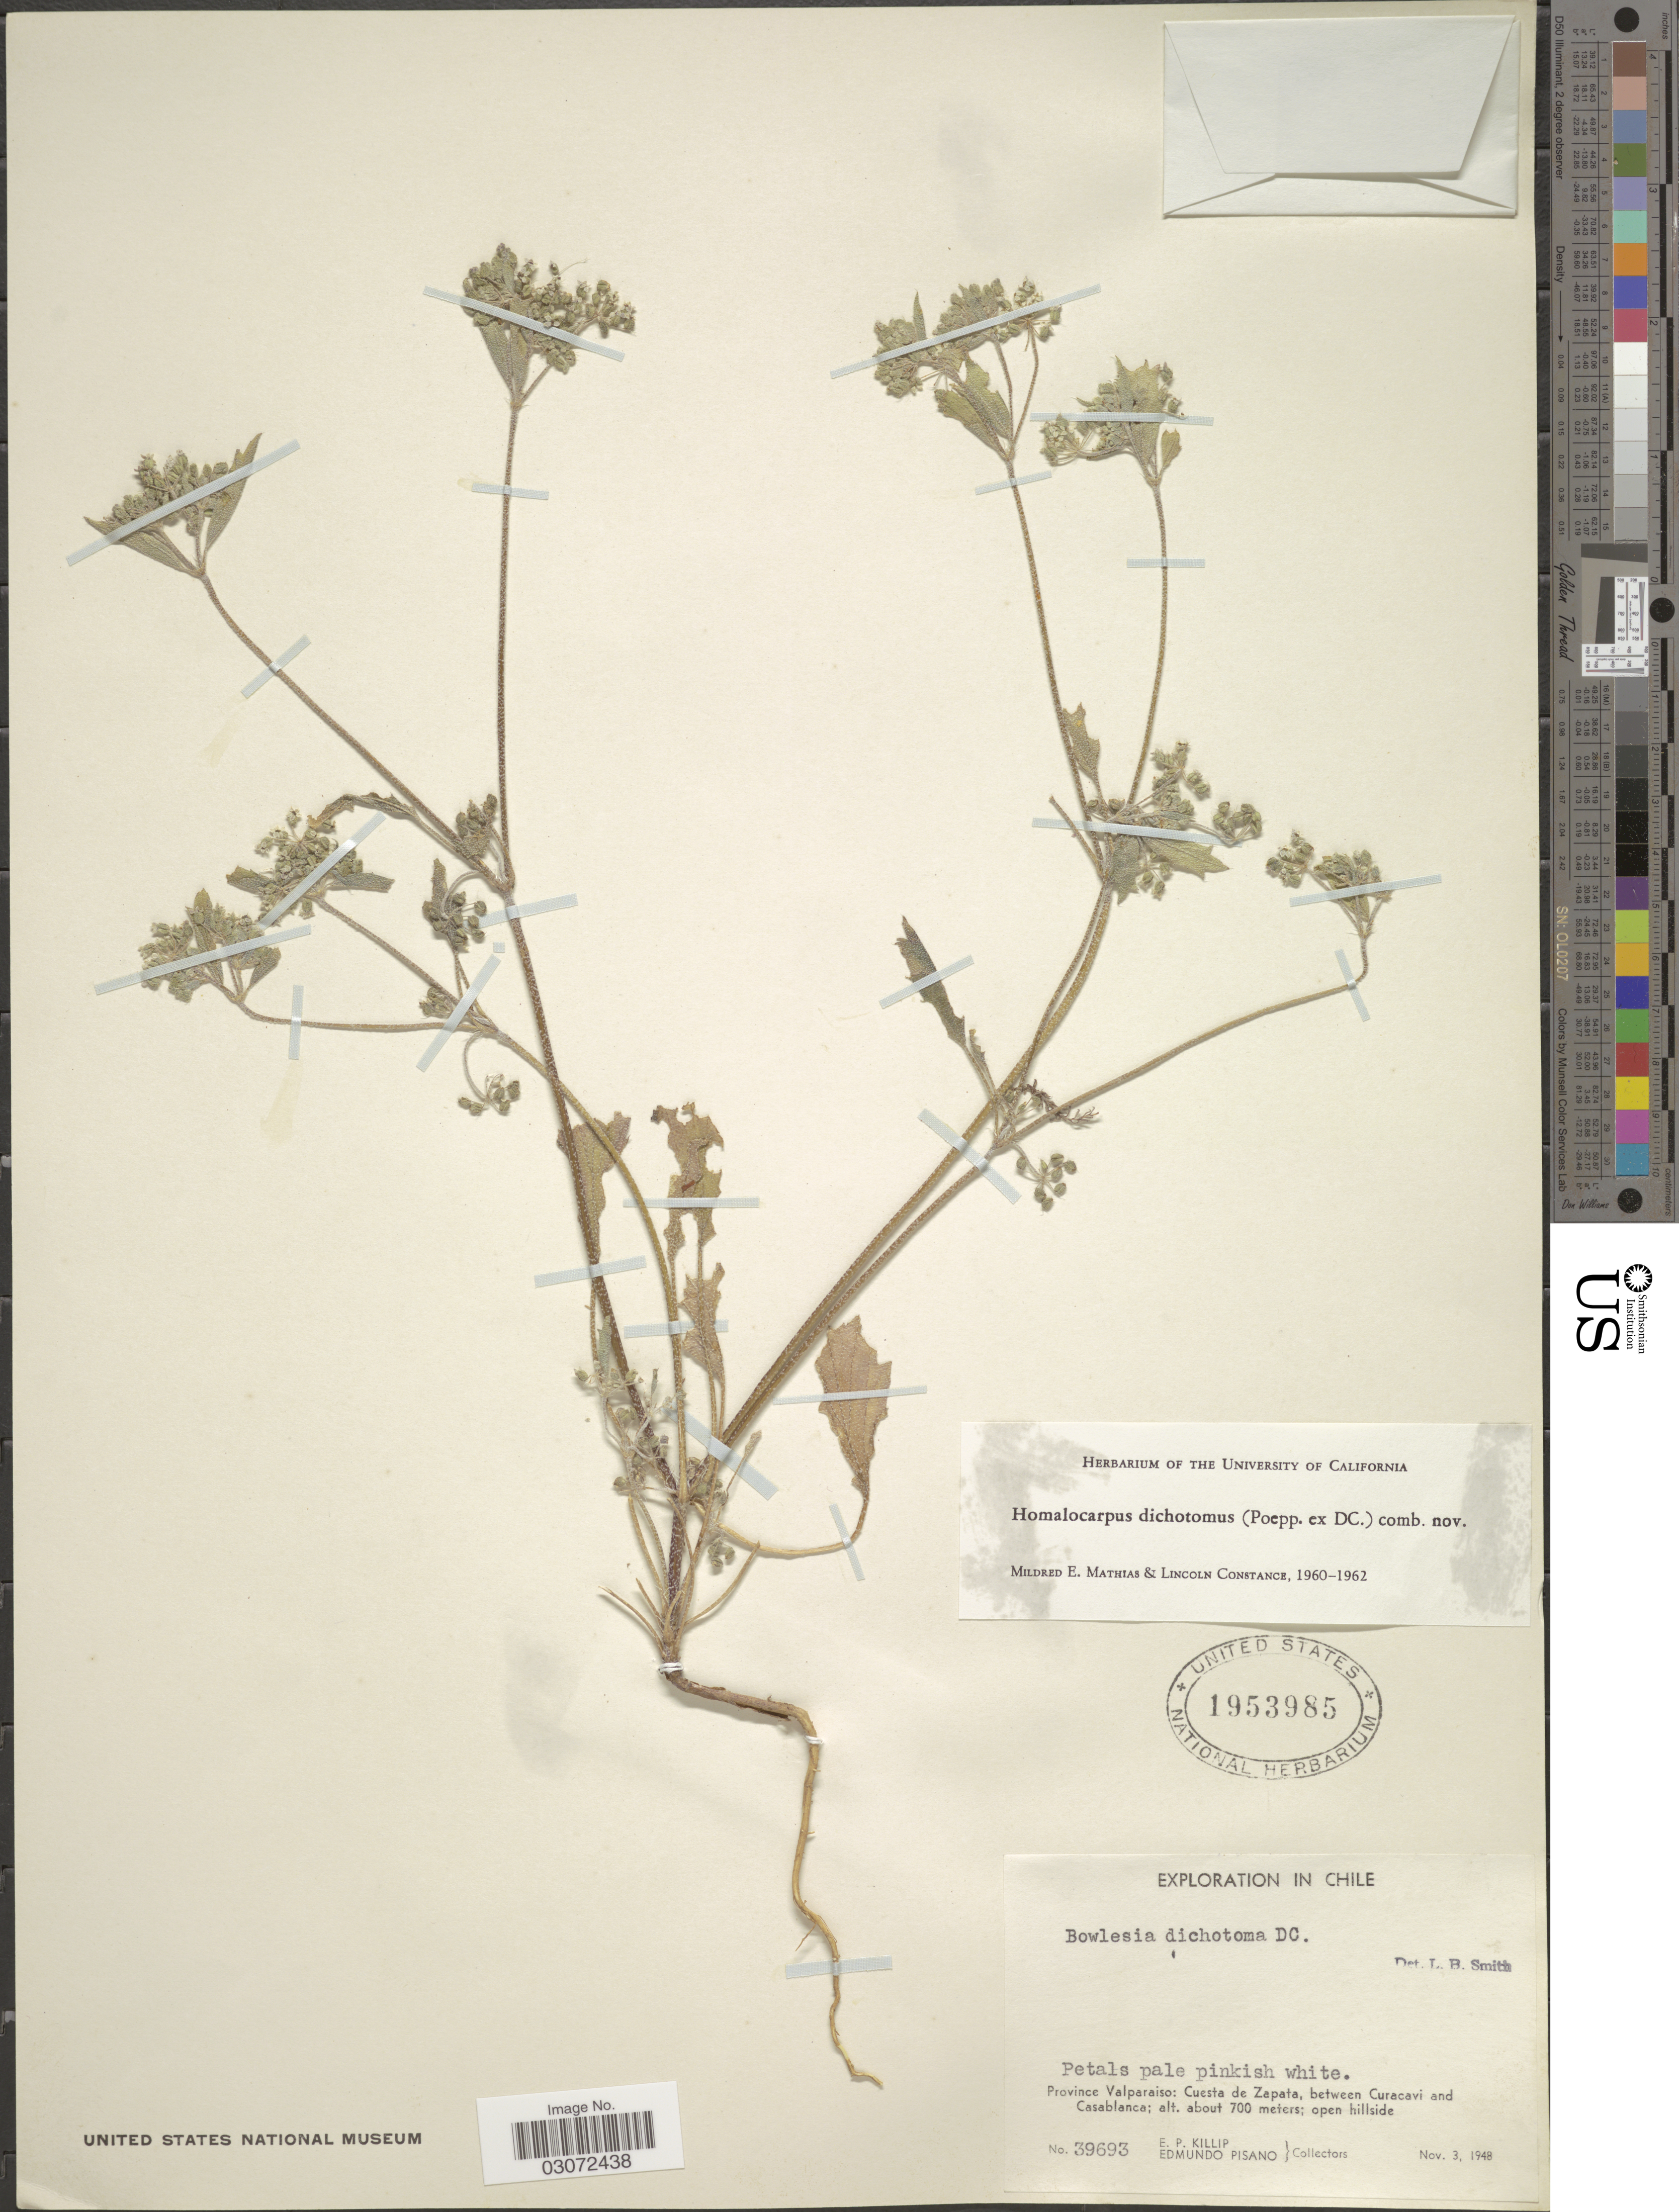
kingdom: Plantae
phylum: Tracheophyta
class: Magnoliopsida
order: Apiales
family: Apiaceae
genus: Homalocarpus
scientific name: Homalocarpus dichotomus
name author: (Poepp. ex DC.) Mathias & Constance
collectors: E. P. Killip & E. Pisano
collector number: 39693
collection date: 1948-11-03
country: Chile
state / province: Valparaíso (V)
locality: Cuesta de Zapata, between Curacavi and Casablanca.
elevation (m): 700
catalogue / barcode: US 1953985